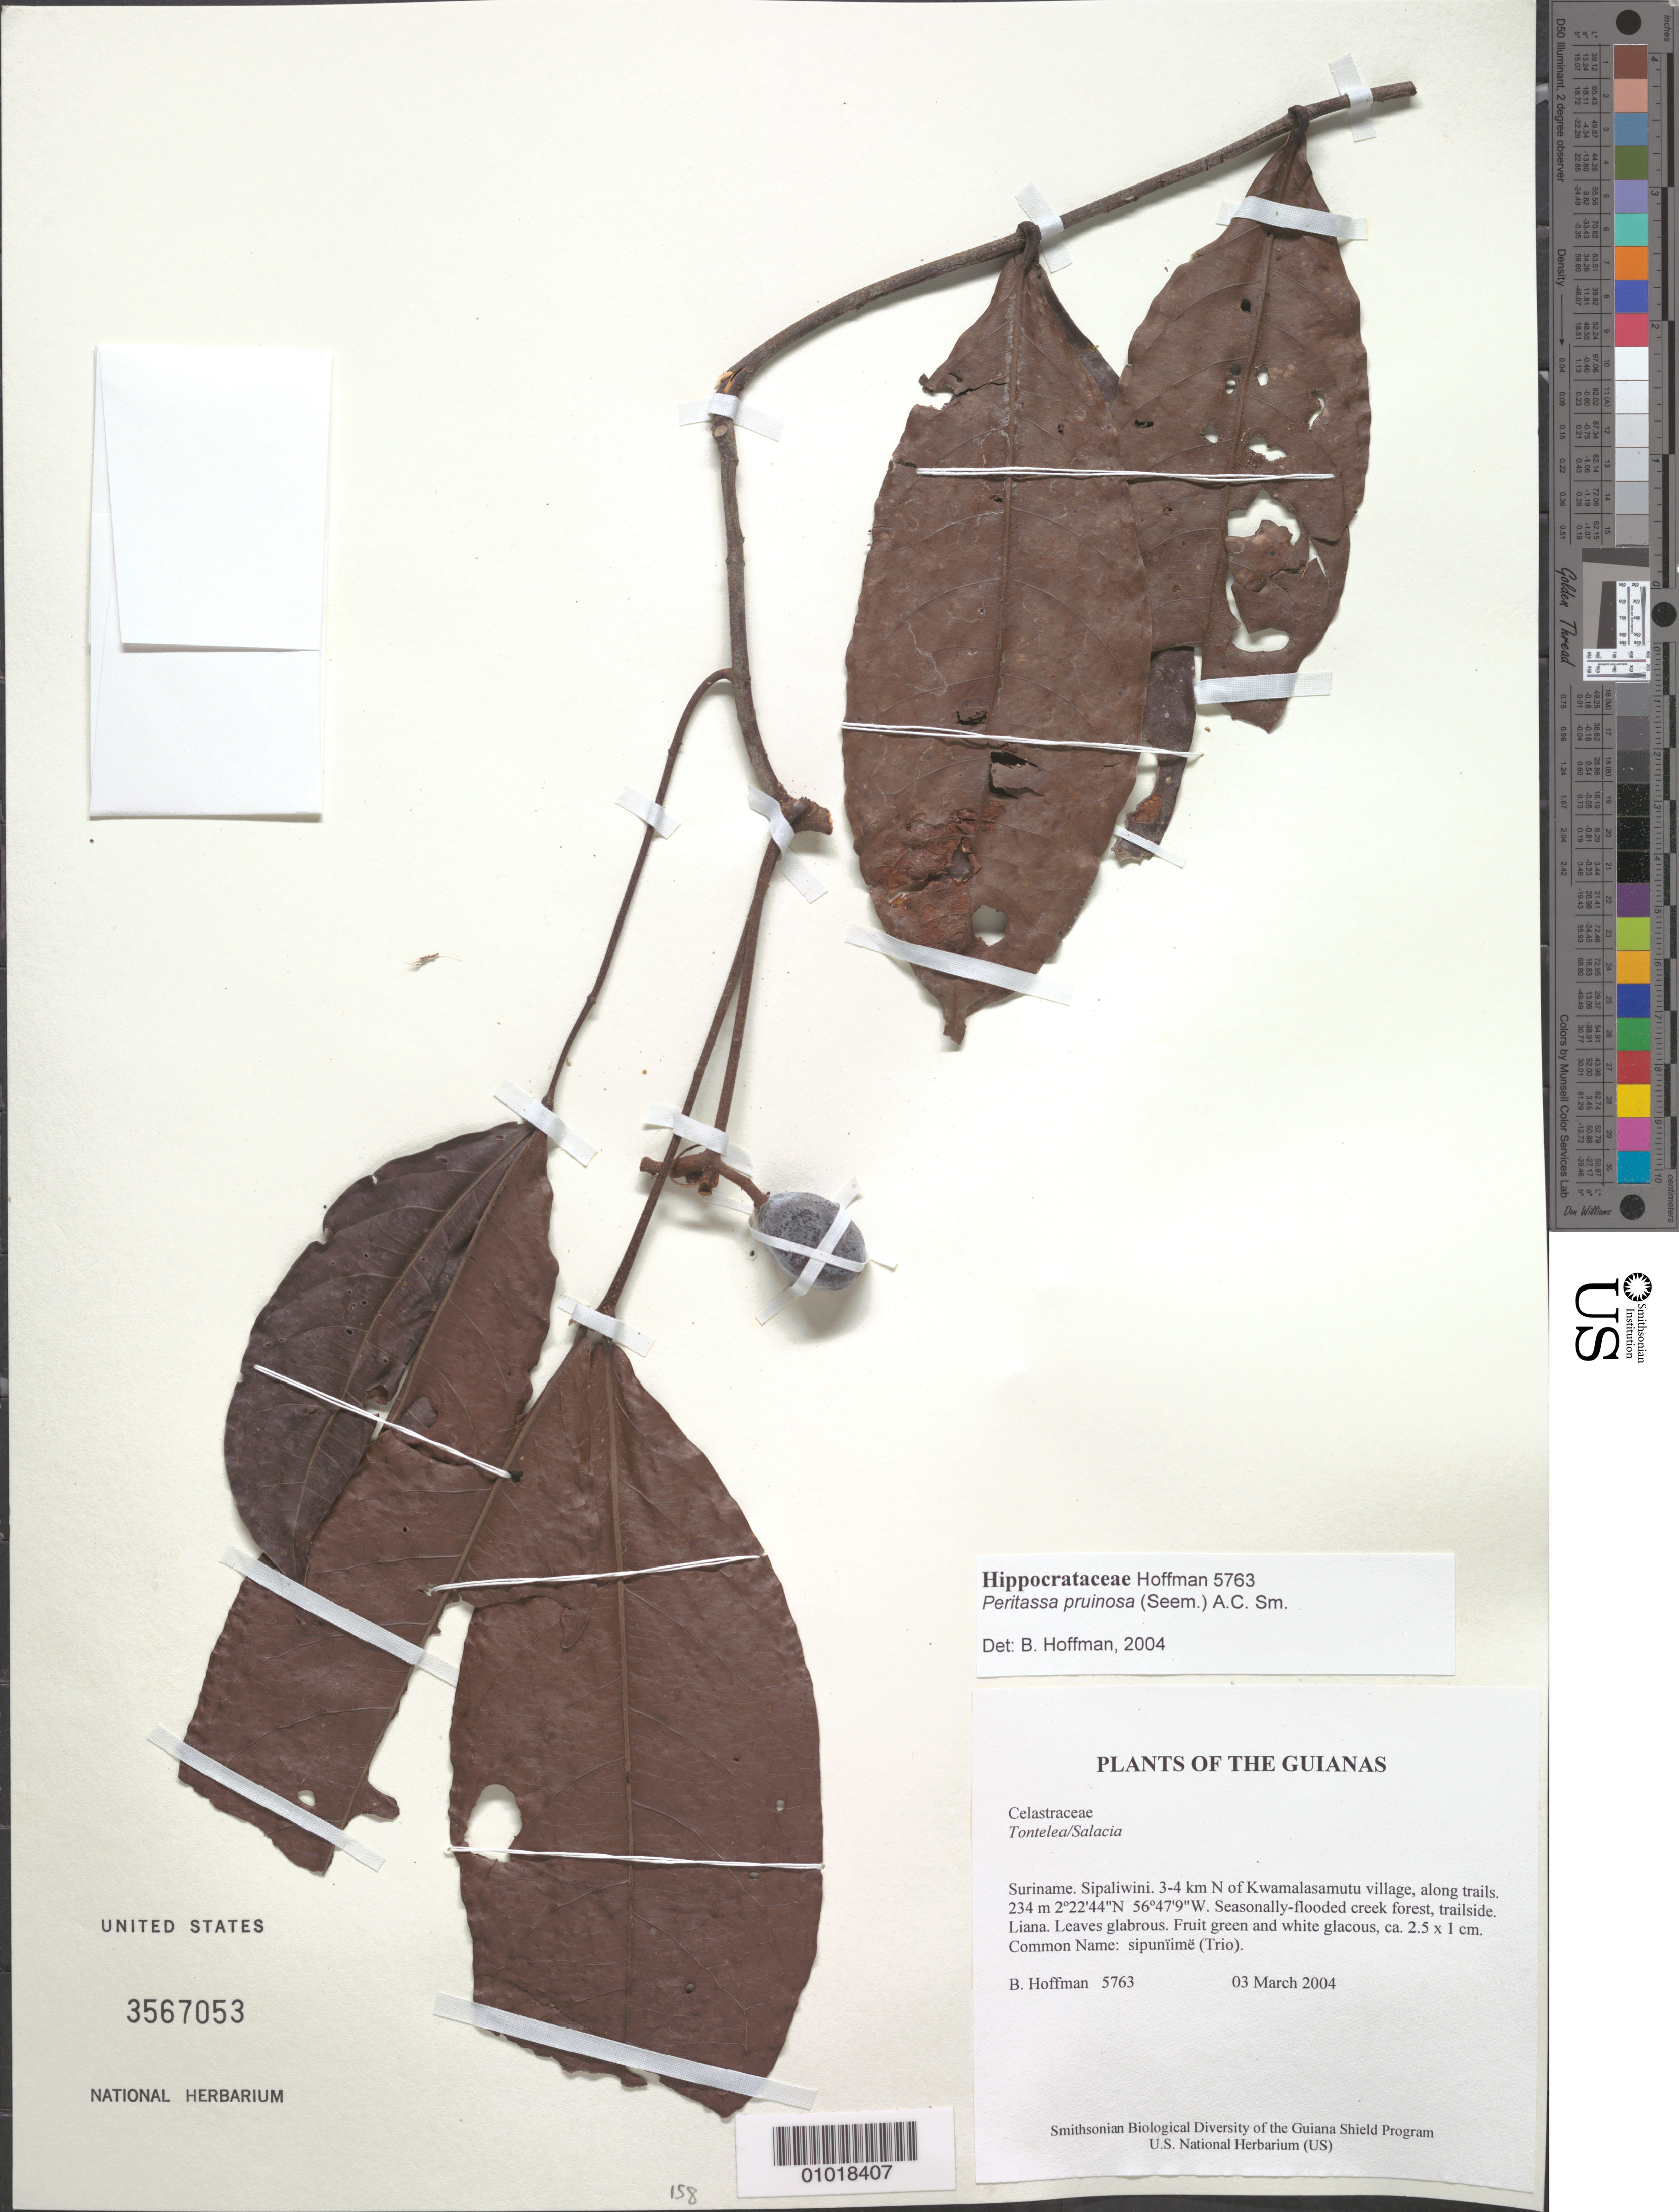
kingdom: Plantae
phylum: Tracheophyta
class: Magnoliopsida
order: Celastrales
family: Celastraceae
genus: Peritassa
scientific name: Peritassa pruinosa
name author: (Seem.) A.C. Sm.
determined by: Hoffman, B.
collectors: B. Hoffman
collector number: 5763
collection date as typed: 03 March 2004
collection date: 2004-03-03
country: Suriname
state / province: Sipaliwini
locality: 3-4 km N of Kwamalasamutu village, along trails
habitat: Seasonally-flooded creek forest, trailside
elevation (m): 234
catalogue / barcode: US 3567053